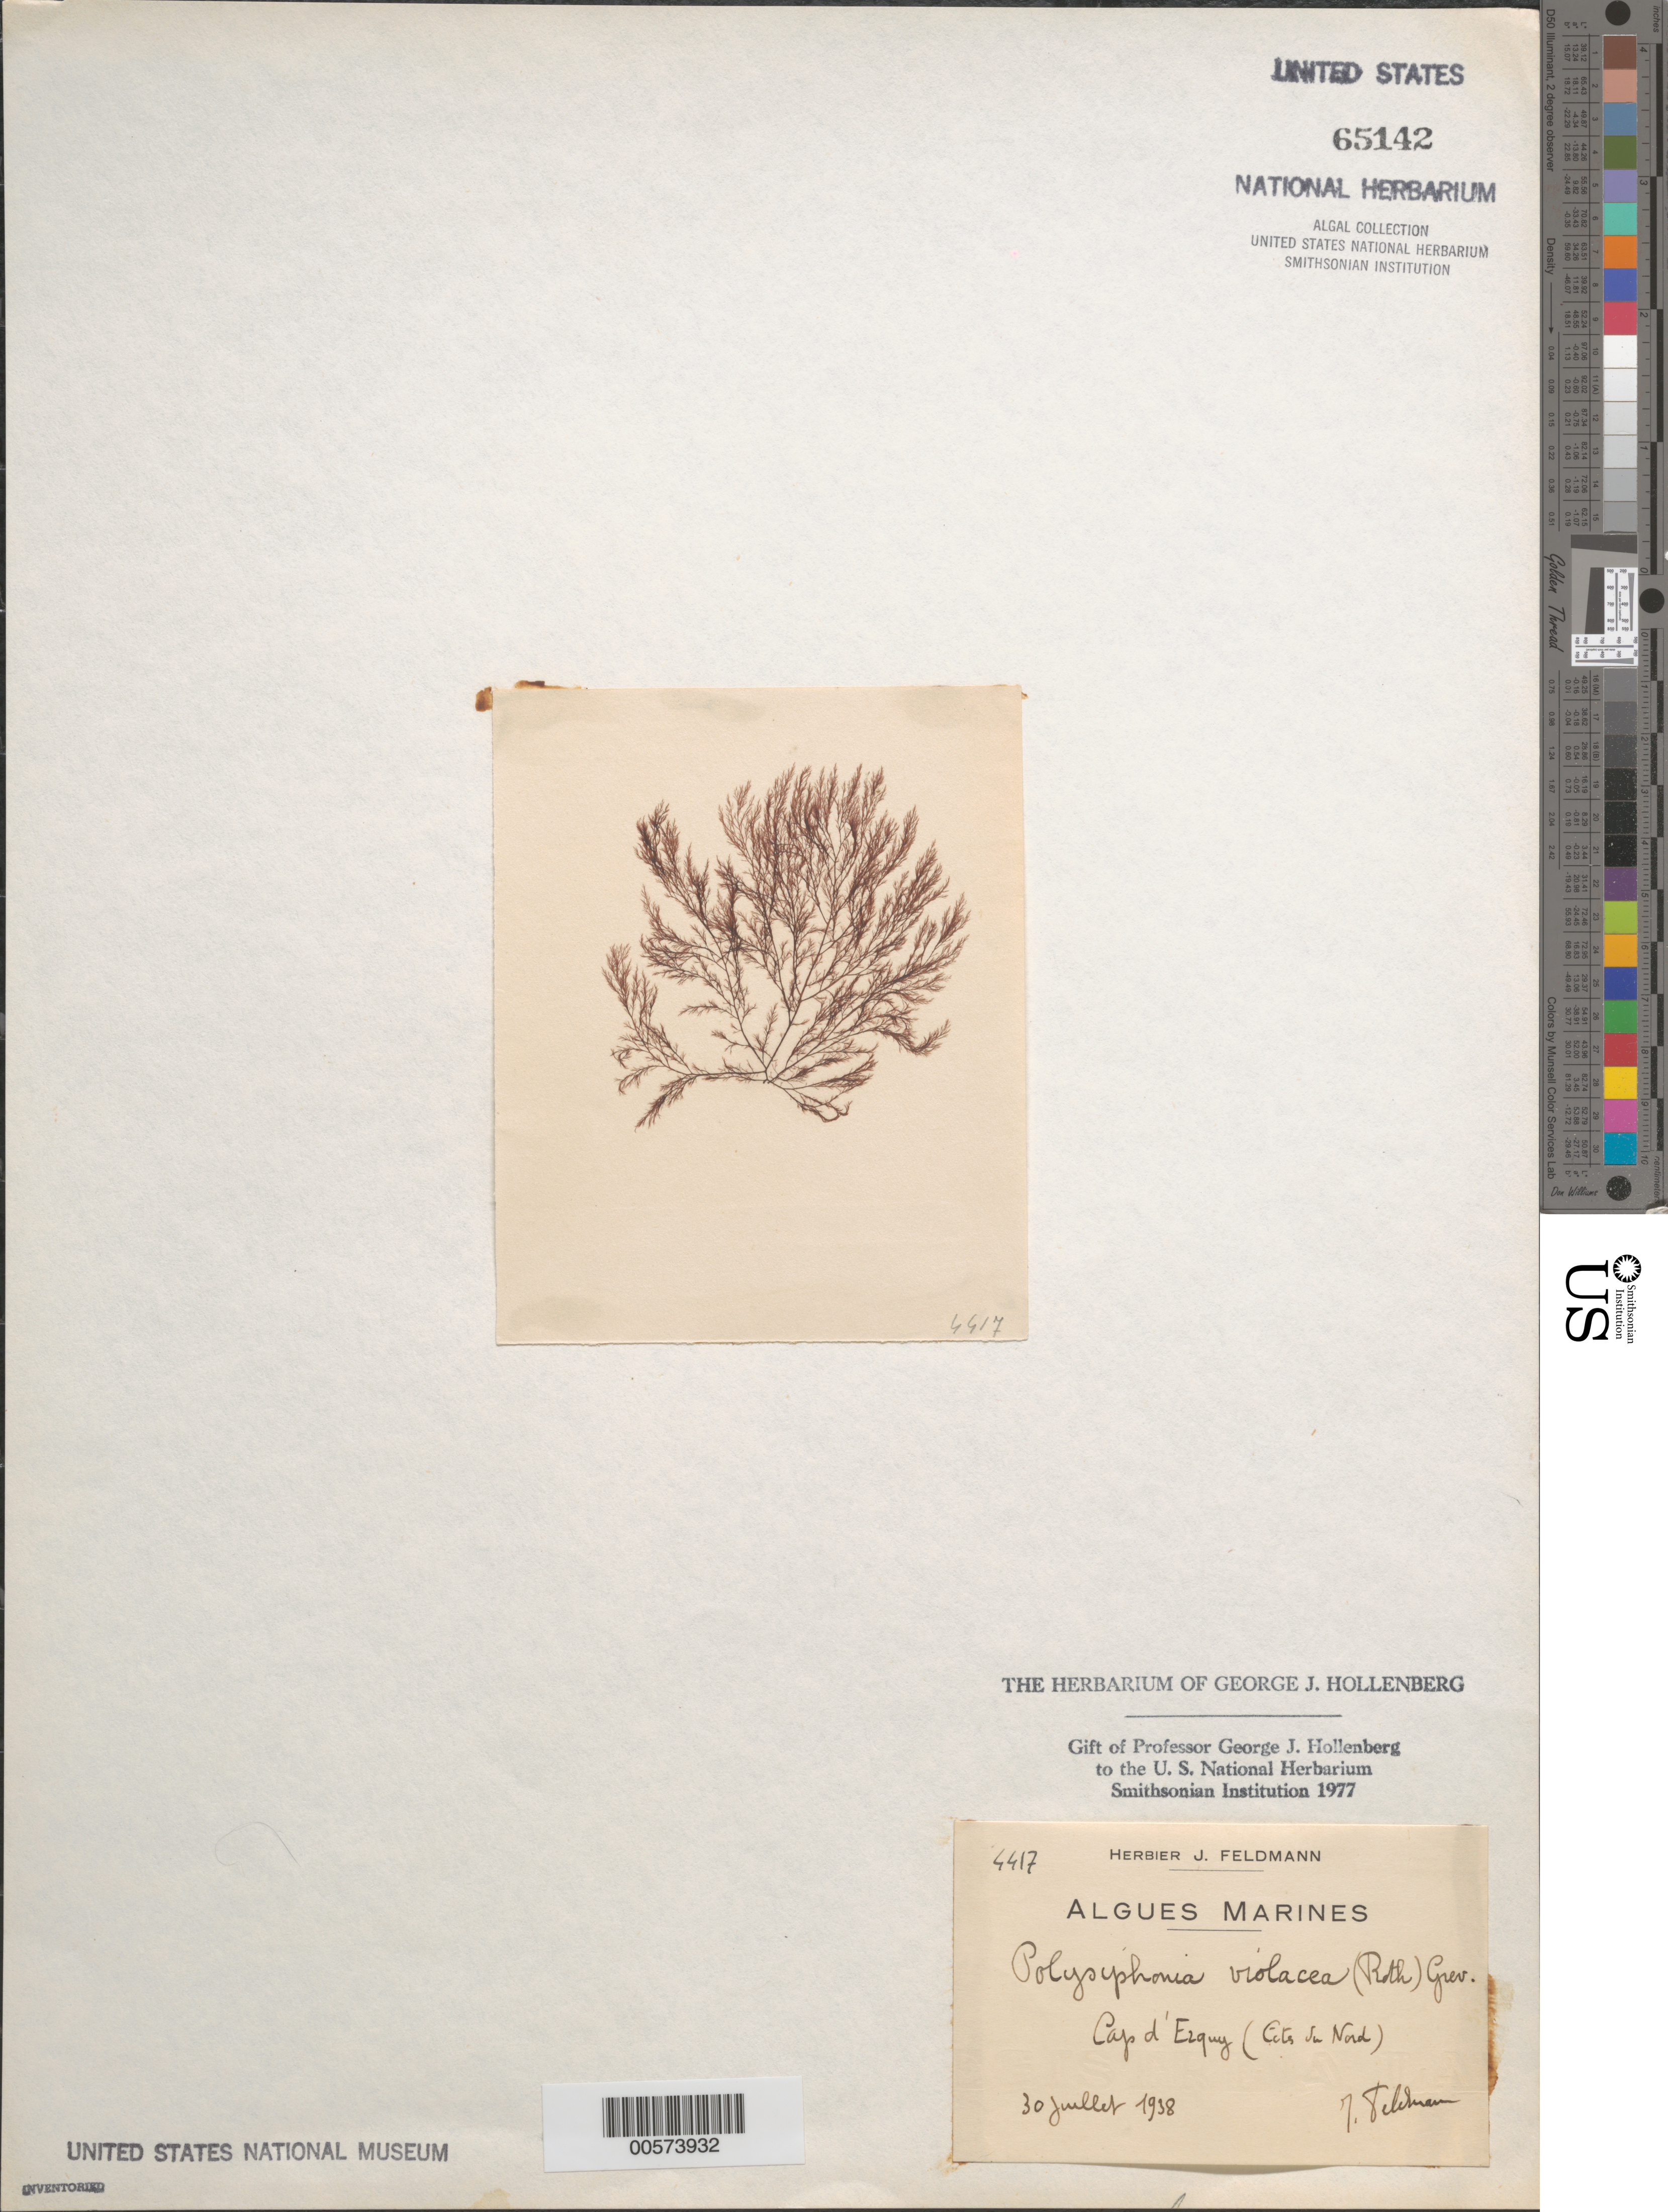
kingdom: Plantae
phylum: Rhodophyta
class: Florideophyceae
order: Ceramiales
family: Rhodomelaceae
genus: Vertebrata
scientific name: Vertebrata fucoides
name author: (Hudson) Kuntze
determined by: Algae name updating Project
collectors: J. Feldmann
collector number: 4417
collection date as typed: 30 Jul 1938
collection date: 1938-07-30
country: France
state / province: Bretagne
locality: Cap d'Erquy, Cotes-du-Nord.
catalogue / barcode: US 65142